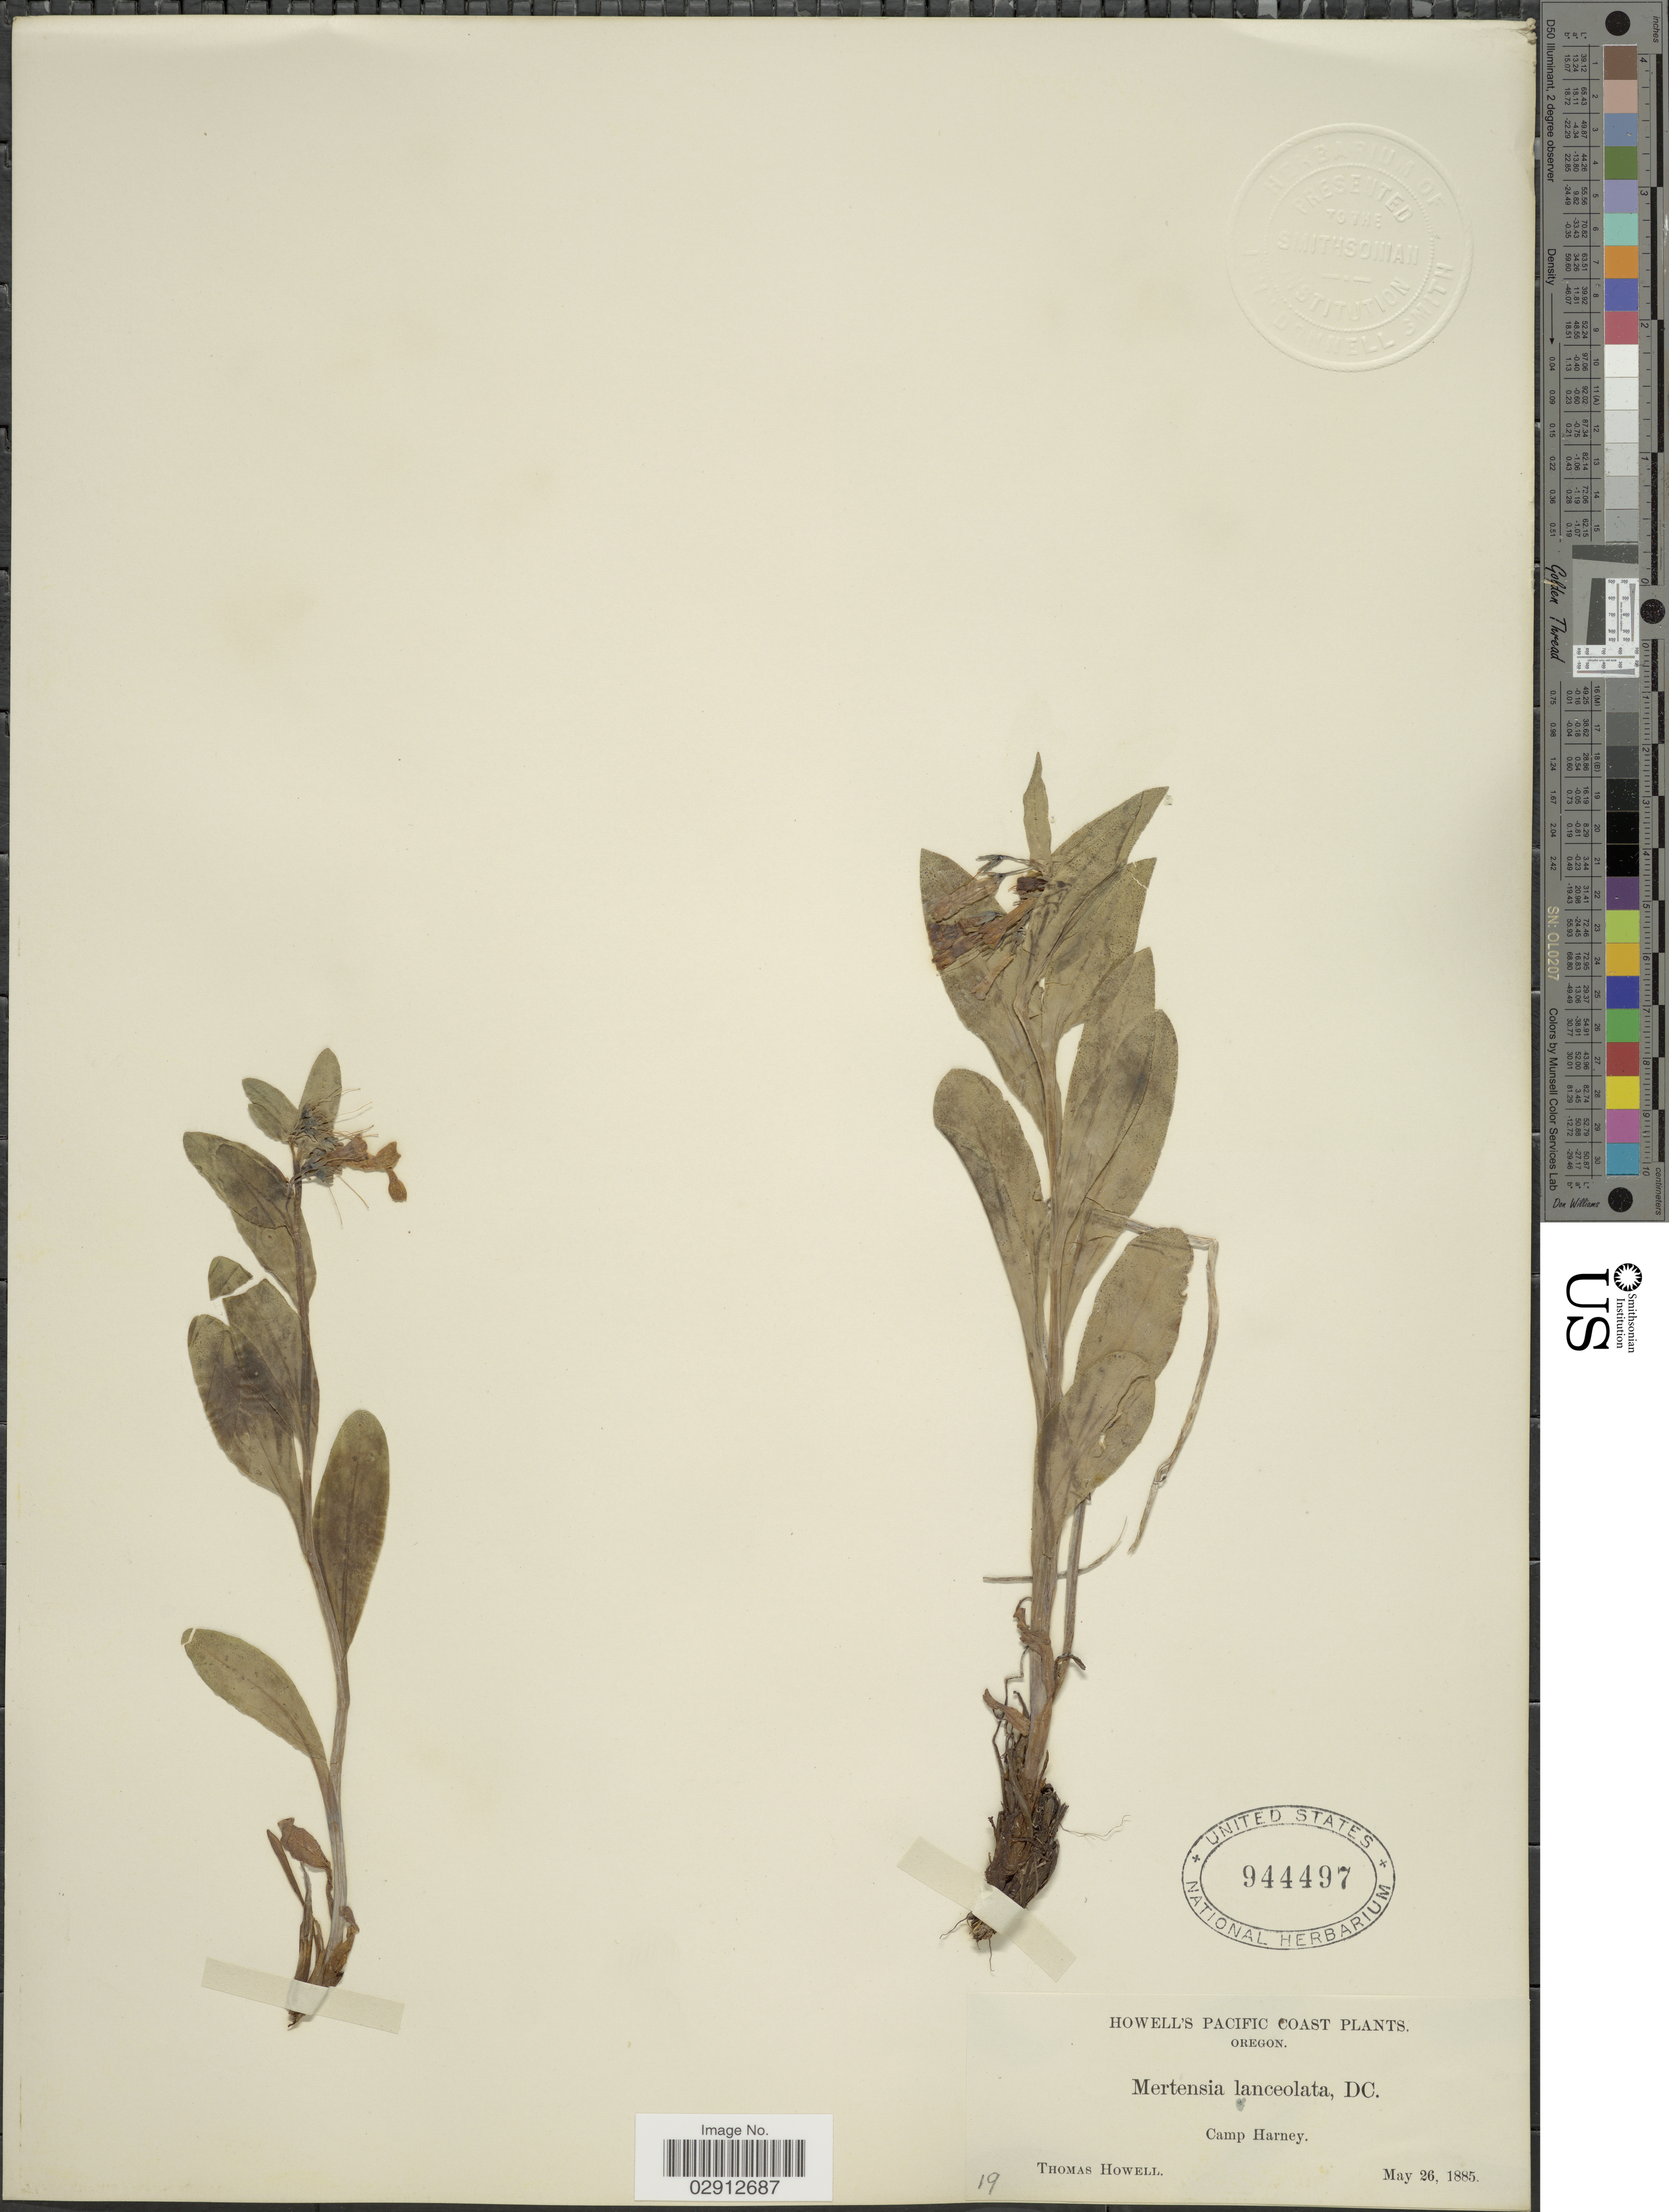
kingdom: Plantae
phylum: Tracheophyta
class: Magnoliopsida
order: Boraginales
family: Boraginaceae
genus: Mertensia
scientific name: Mertensia lanceolata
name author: (Pursh) DC. ex A. DC.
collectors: T. Howell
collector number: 19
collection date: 1885-05-26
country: United States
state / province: Oregon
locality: Pacific Coast. Camp Harney.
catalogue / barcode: US 944497